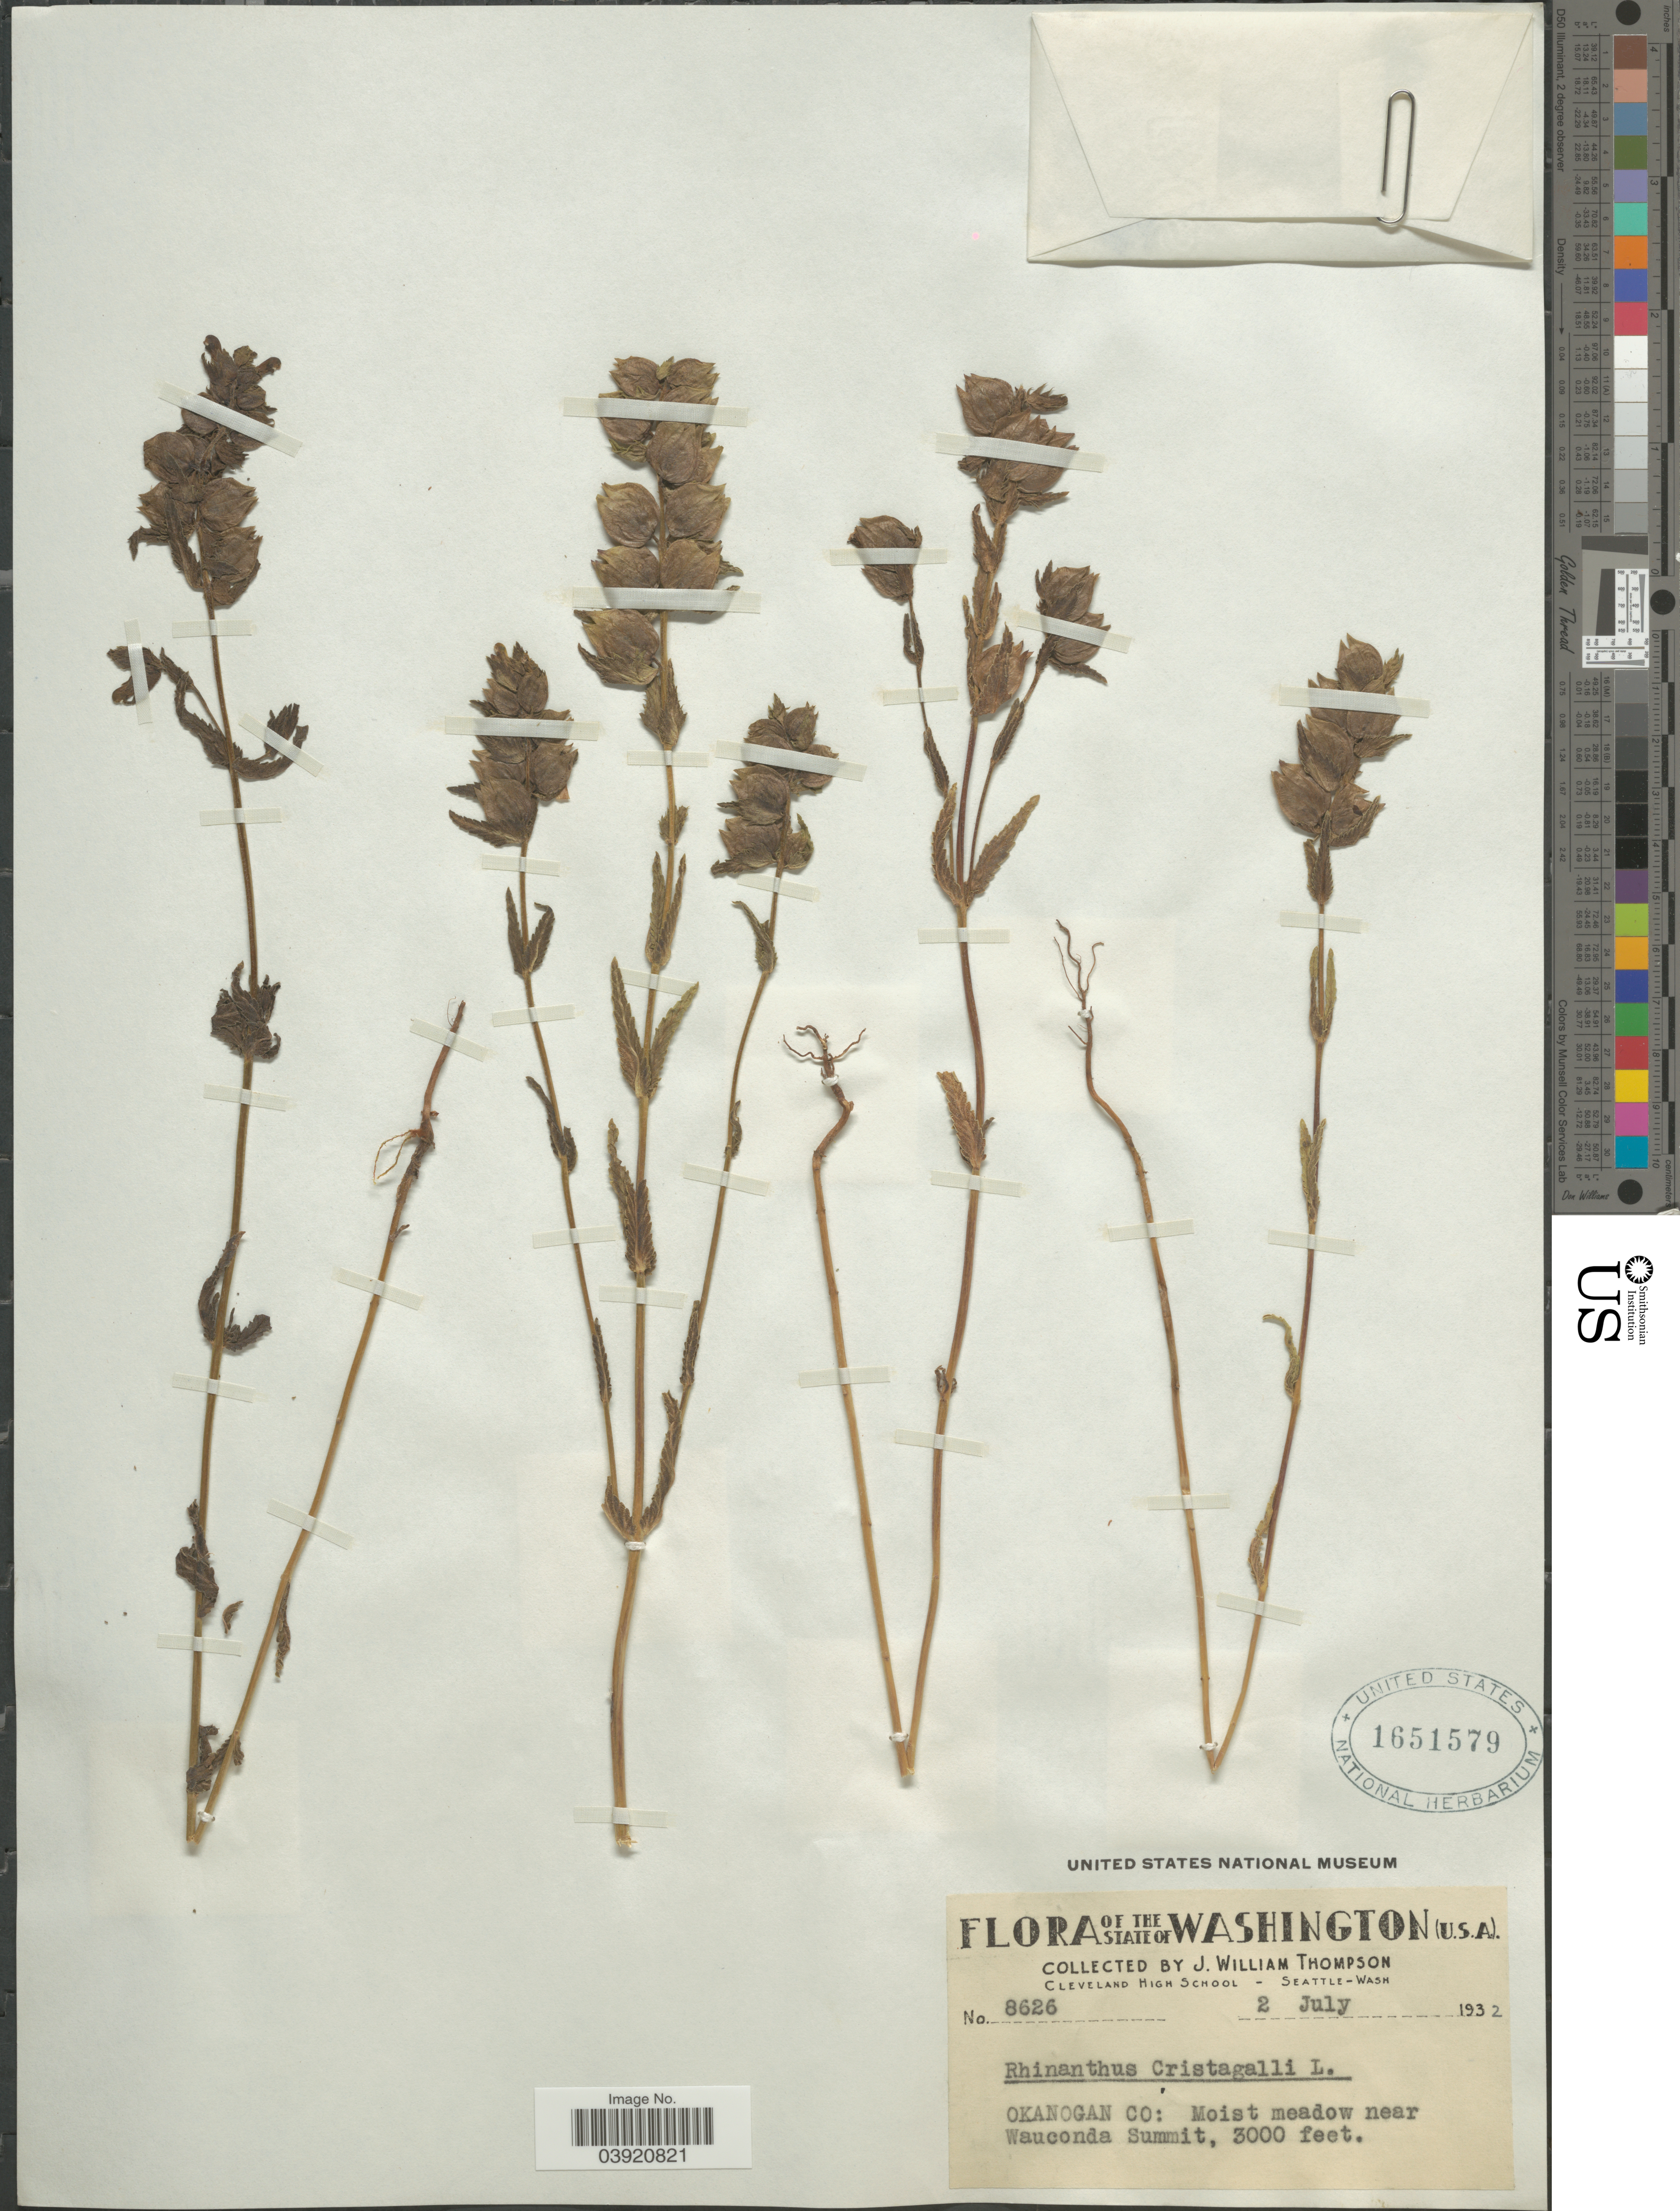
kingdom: Plantae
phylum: Tracheophyta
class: Magnoliopsida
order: Lamiales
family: Orobanchaceae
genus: Rhinanthus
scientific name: Rhinanthus crista-galli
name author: L.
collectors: J. W. Thompson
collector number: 8626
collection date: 1932-07-02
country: United States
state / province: Washington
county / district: Okanogan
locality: Okanogan Co: Moist meadow near Wauconda Summit.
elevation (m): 914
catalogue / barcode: US 1651579